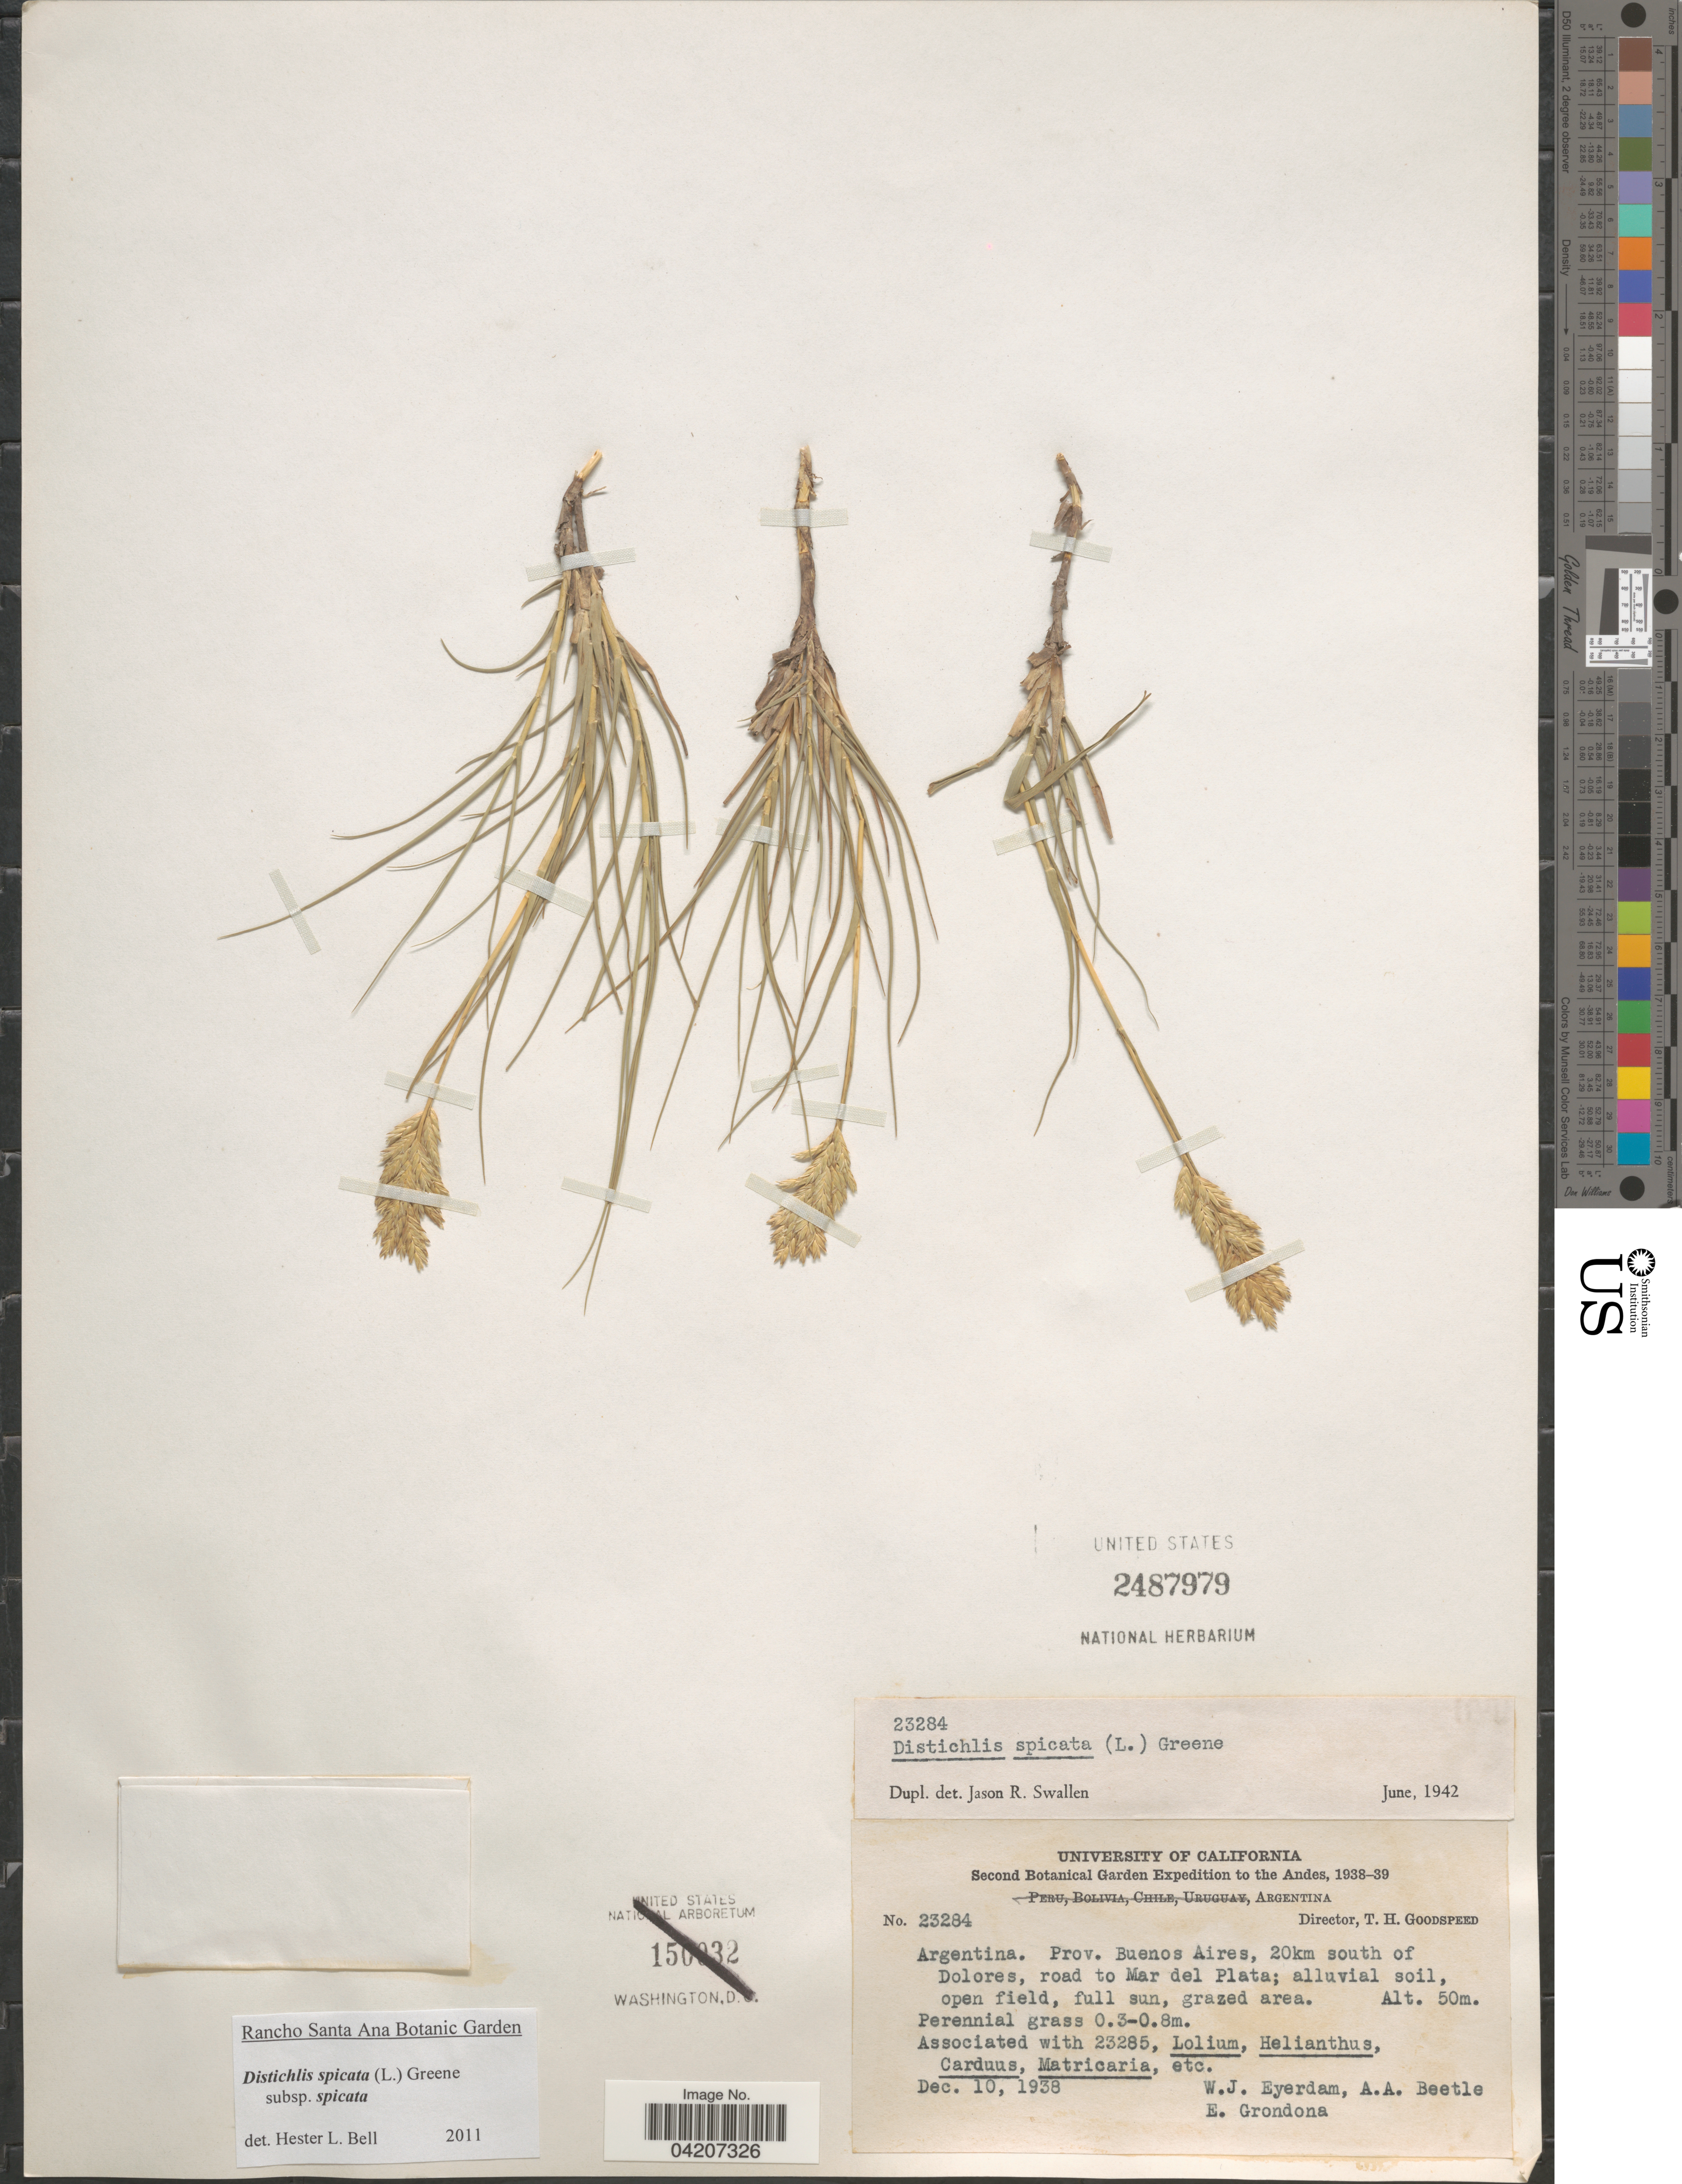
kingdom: Plantae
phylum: Tracheophyta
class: Liliopsida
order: Poales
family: Poaceae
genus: Distichlis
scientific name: Distichlis spicata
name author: (L.) Greene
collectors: W. J. Eyerdam, A. A. Beetle & E. Grondona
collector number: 23284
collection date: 1938-12-10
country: Argentina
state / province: Buenos Aires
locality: Second Botanical Garden Expedition to the Andes, 1938-39. 20km south of Dolores, road to Mar del Plata.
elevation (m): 50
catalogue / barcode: US 2487979